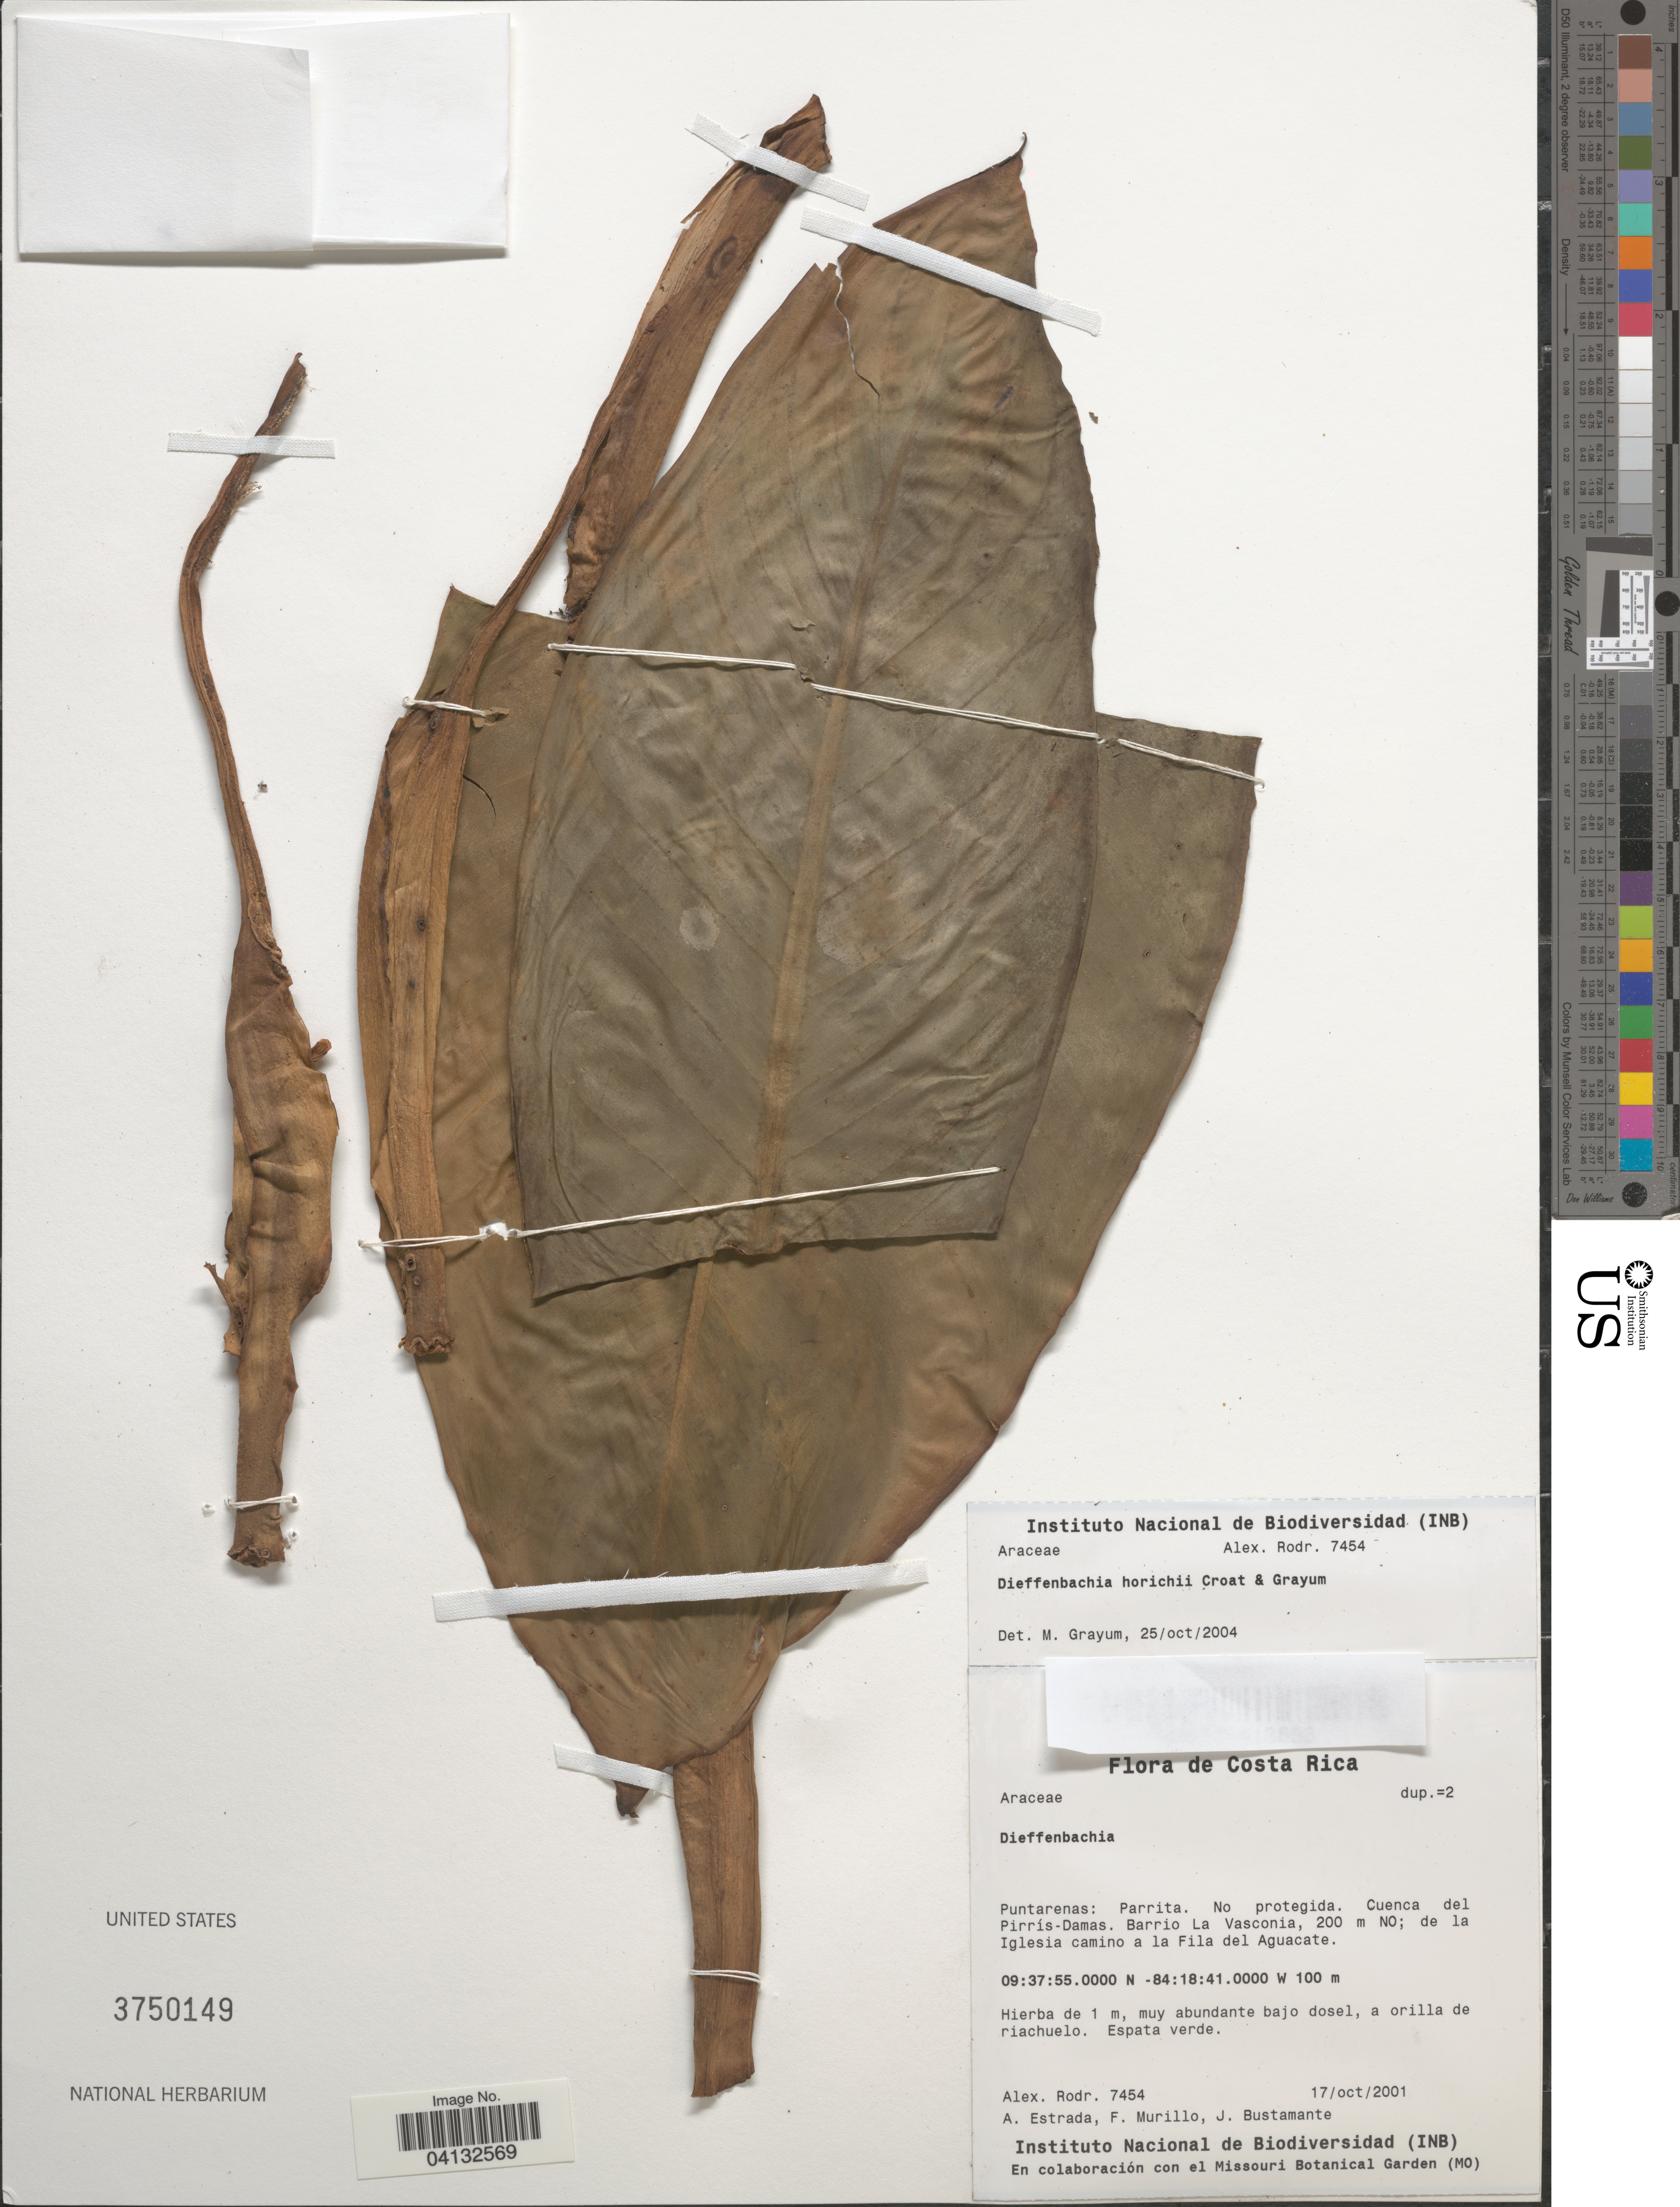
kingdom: Plantae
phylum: Tracheophyta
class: Liliopsida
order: Alismatales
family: Araceae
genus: Dieffenbachia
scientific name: Dieffenbachia horichii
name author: Croat & Grayum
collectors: A. Rodr., A. Estrada, Murillo, F. & J. Bustamante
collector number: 7454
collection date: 2001-10-17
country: Costa Rica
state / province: Puntarenas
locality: Parrita. Cuenca del Pirrís-Damas. Barrio La Vasconia, de la Iglesia camino a la Fila del Aguacate.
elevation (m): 200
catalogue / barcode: US 3750149